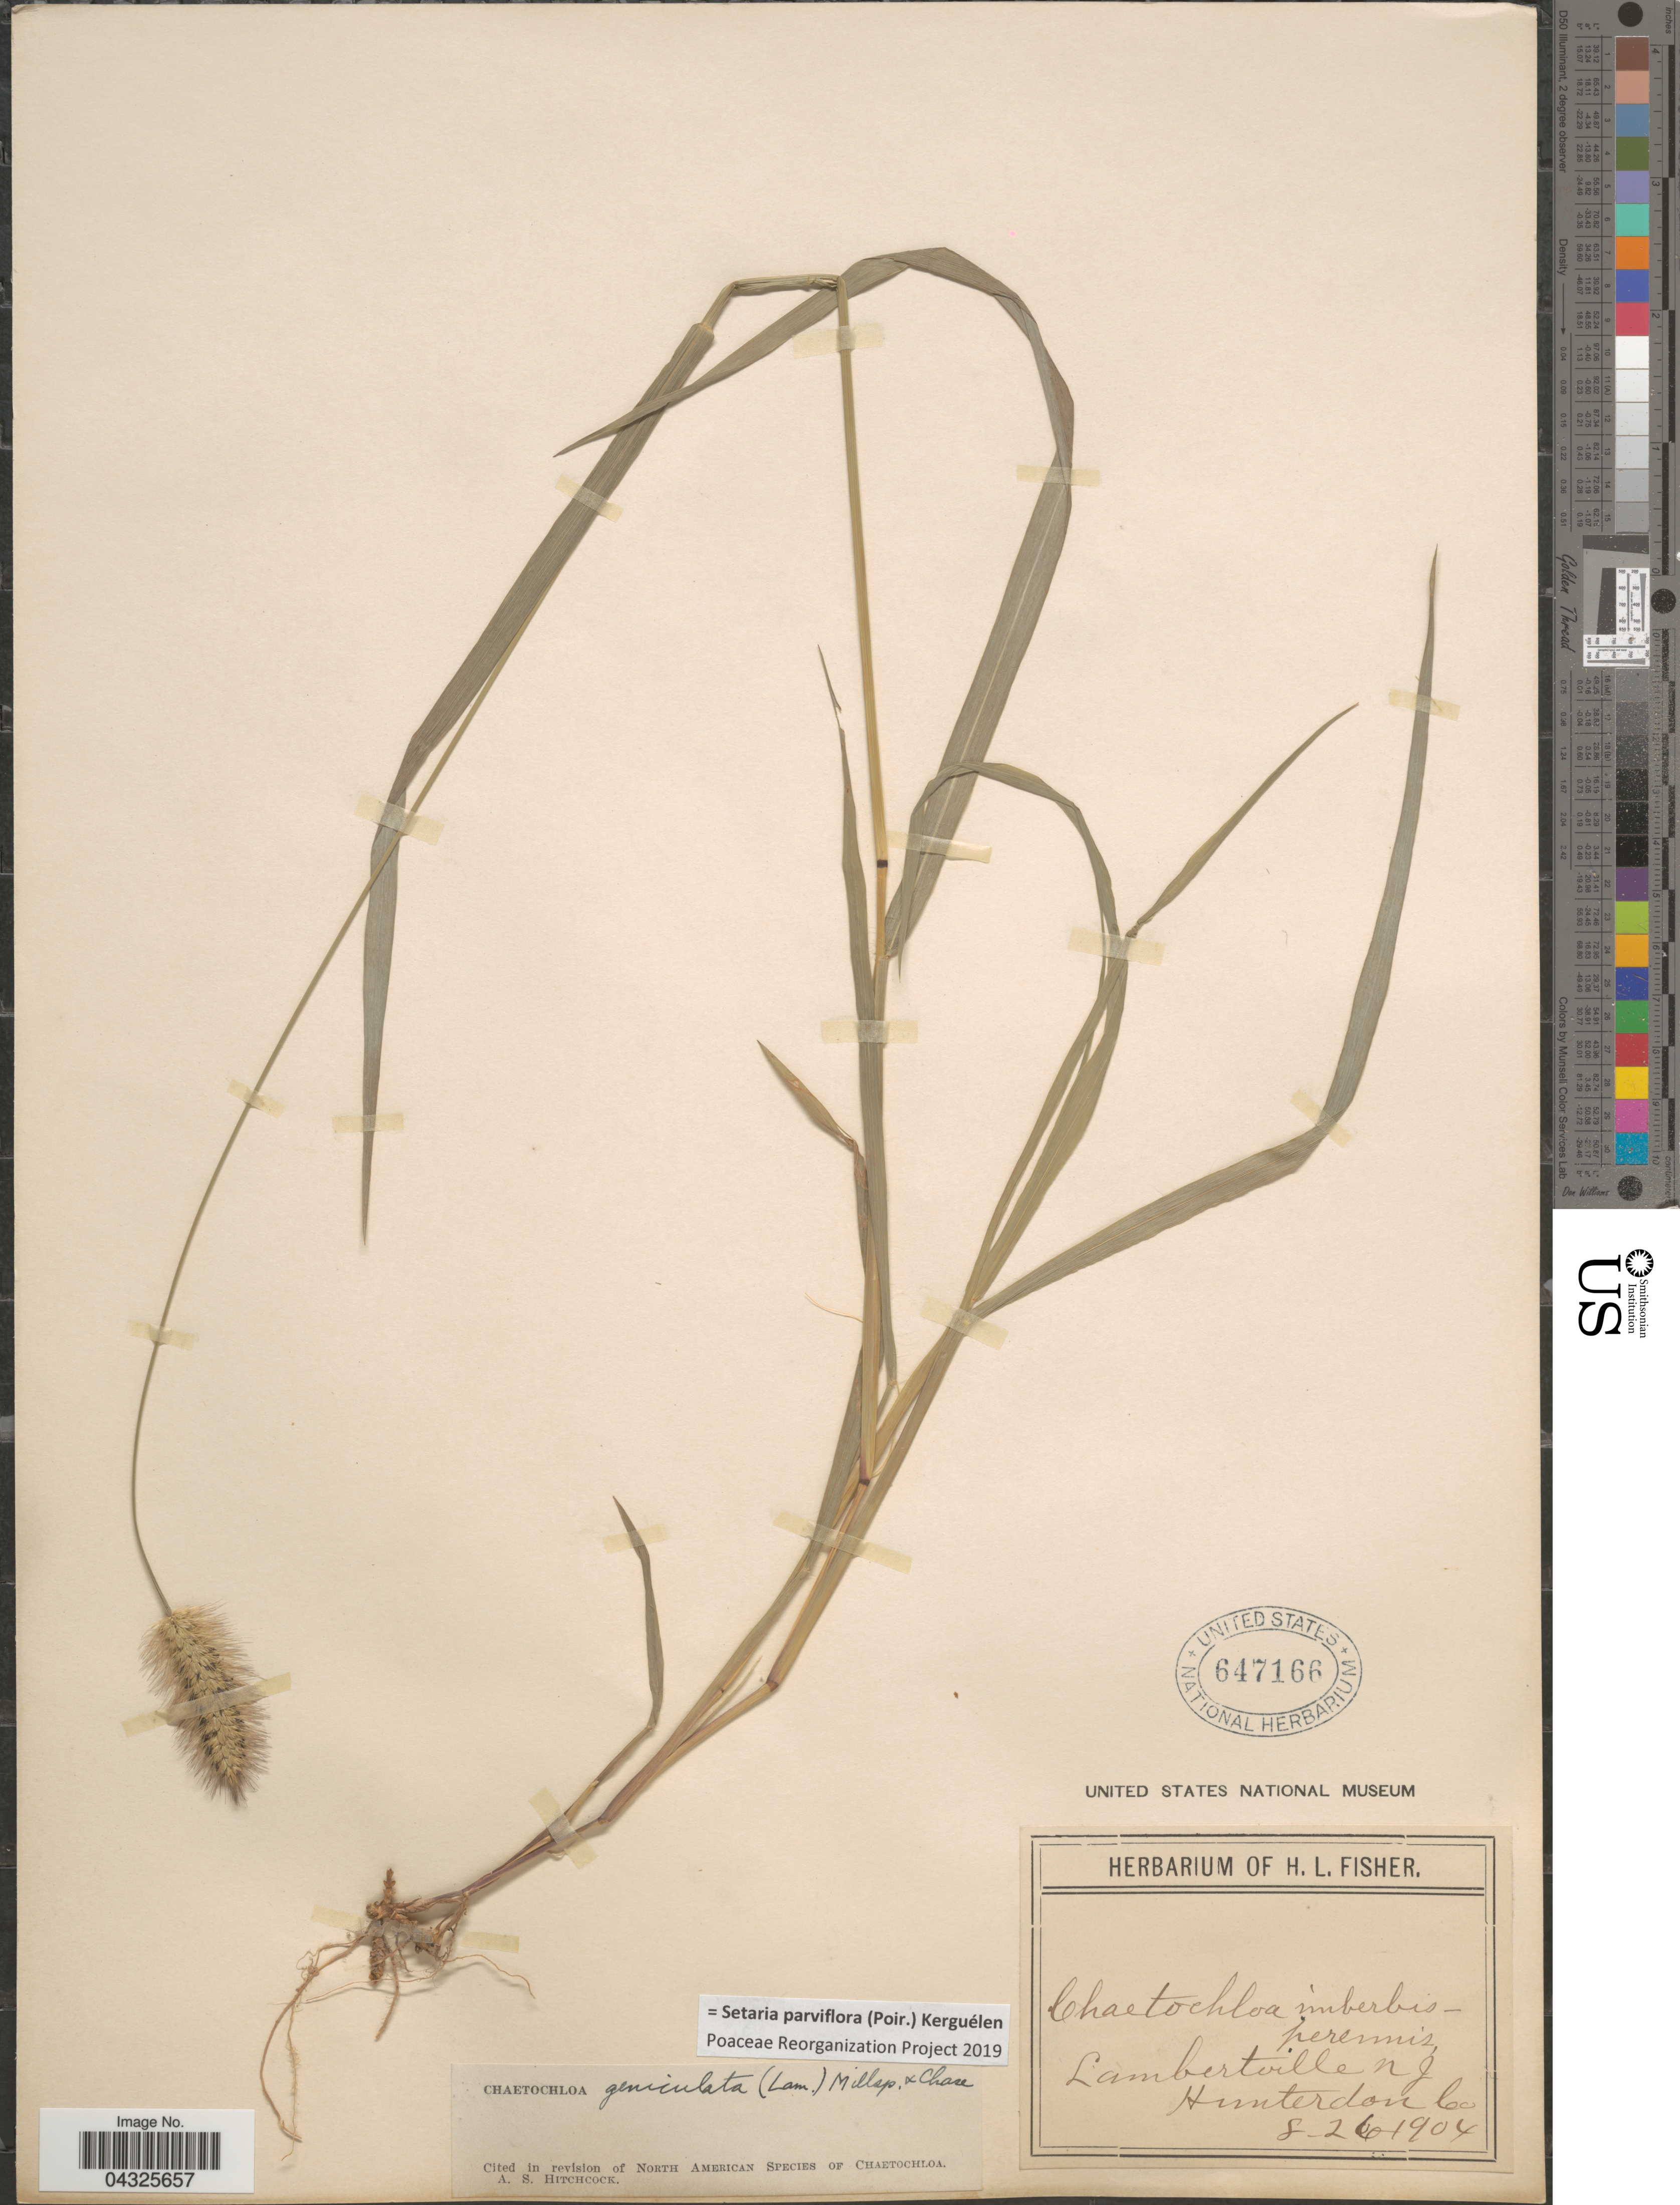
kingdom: Plantae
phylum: Tracheophyta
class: Liliopsida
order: Poales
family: Poaceae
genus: Setaria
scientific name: Setaria parviflora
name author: (Poir.) Kerguélen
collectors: ex herb. of H. L. Fisher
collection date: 1904-08-26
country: United States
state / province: New Jersey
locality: Lambertville. Hunterdon Co.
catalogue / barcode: US 647166